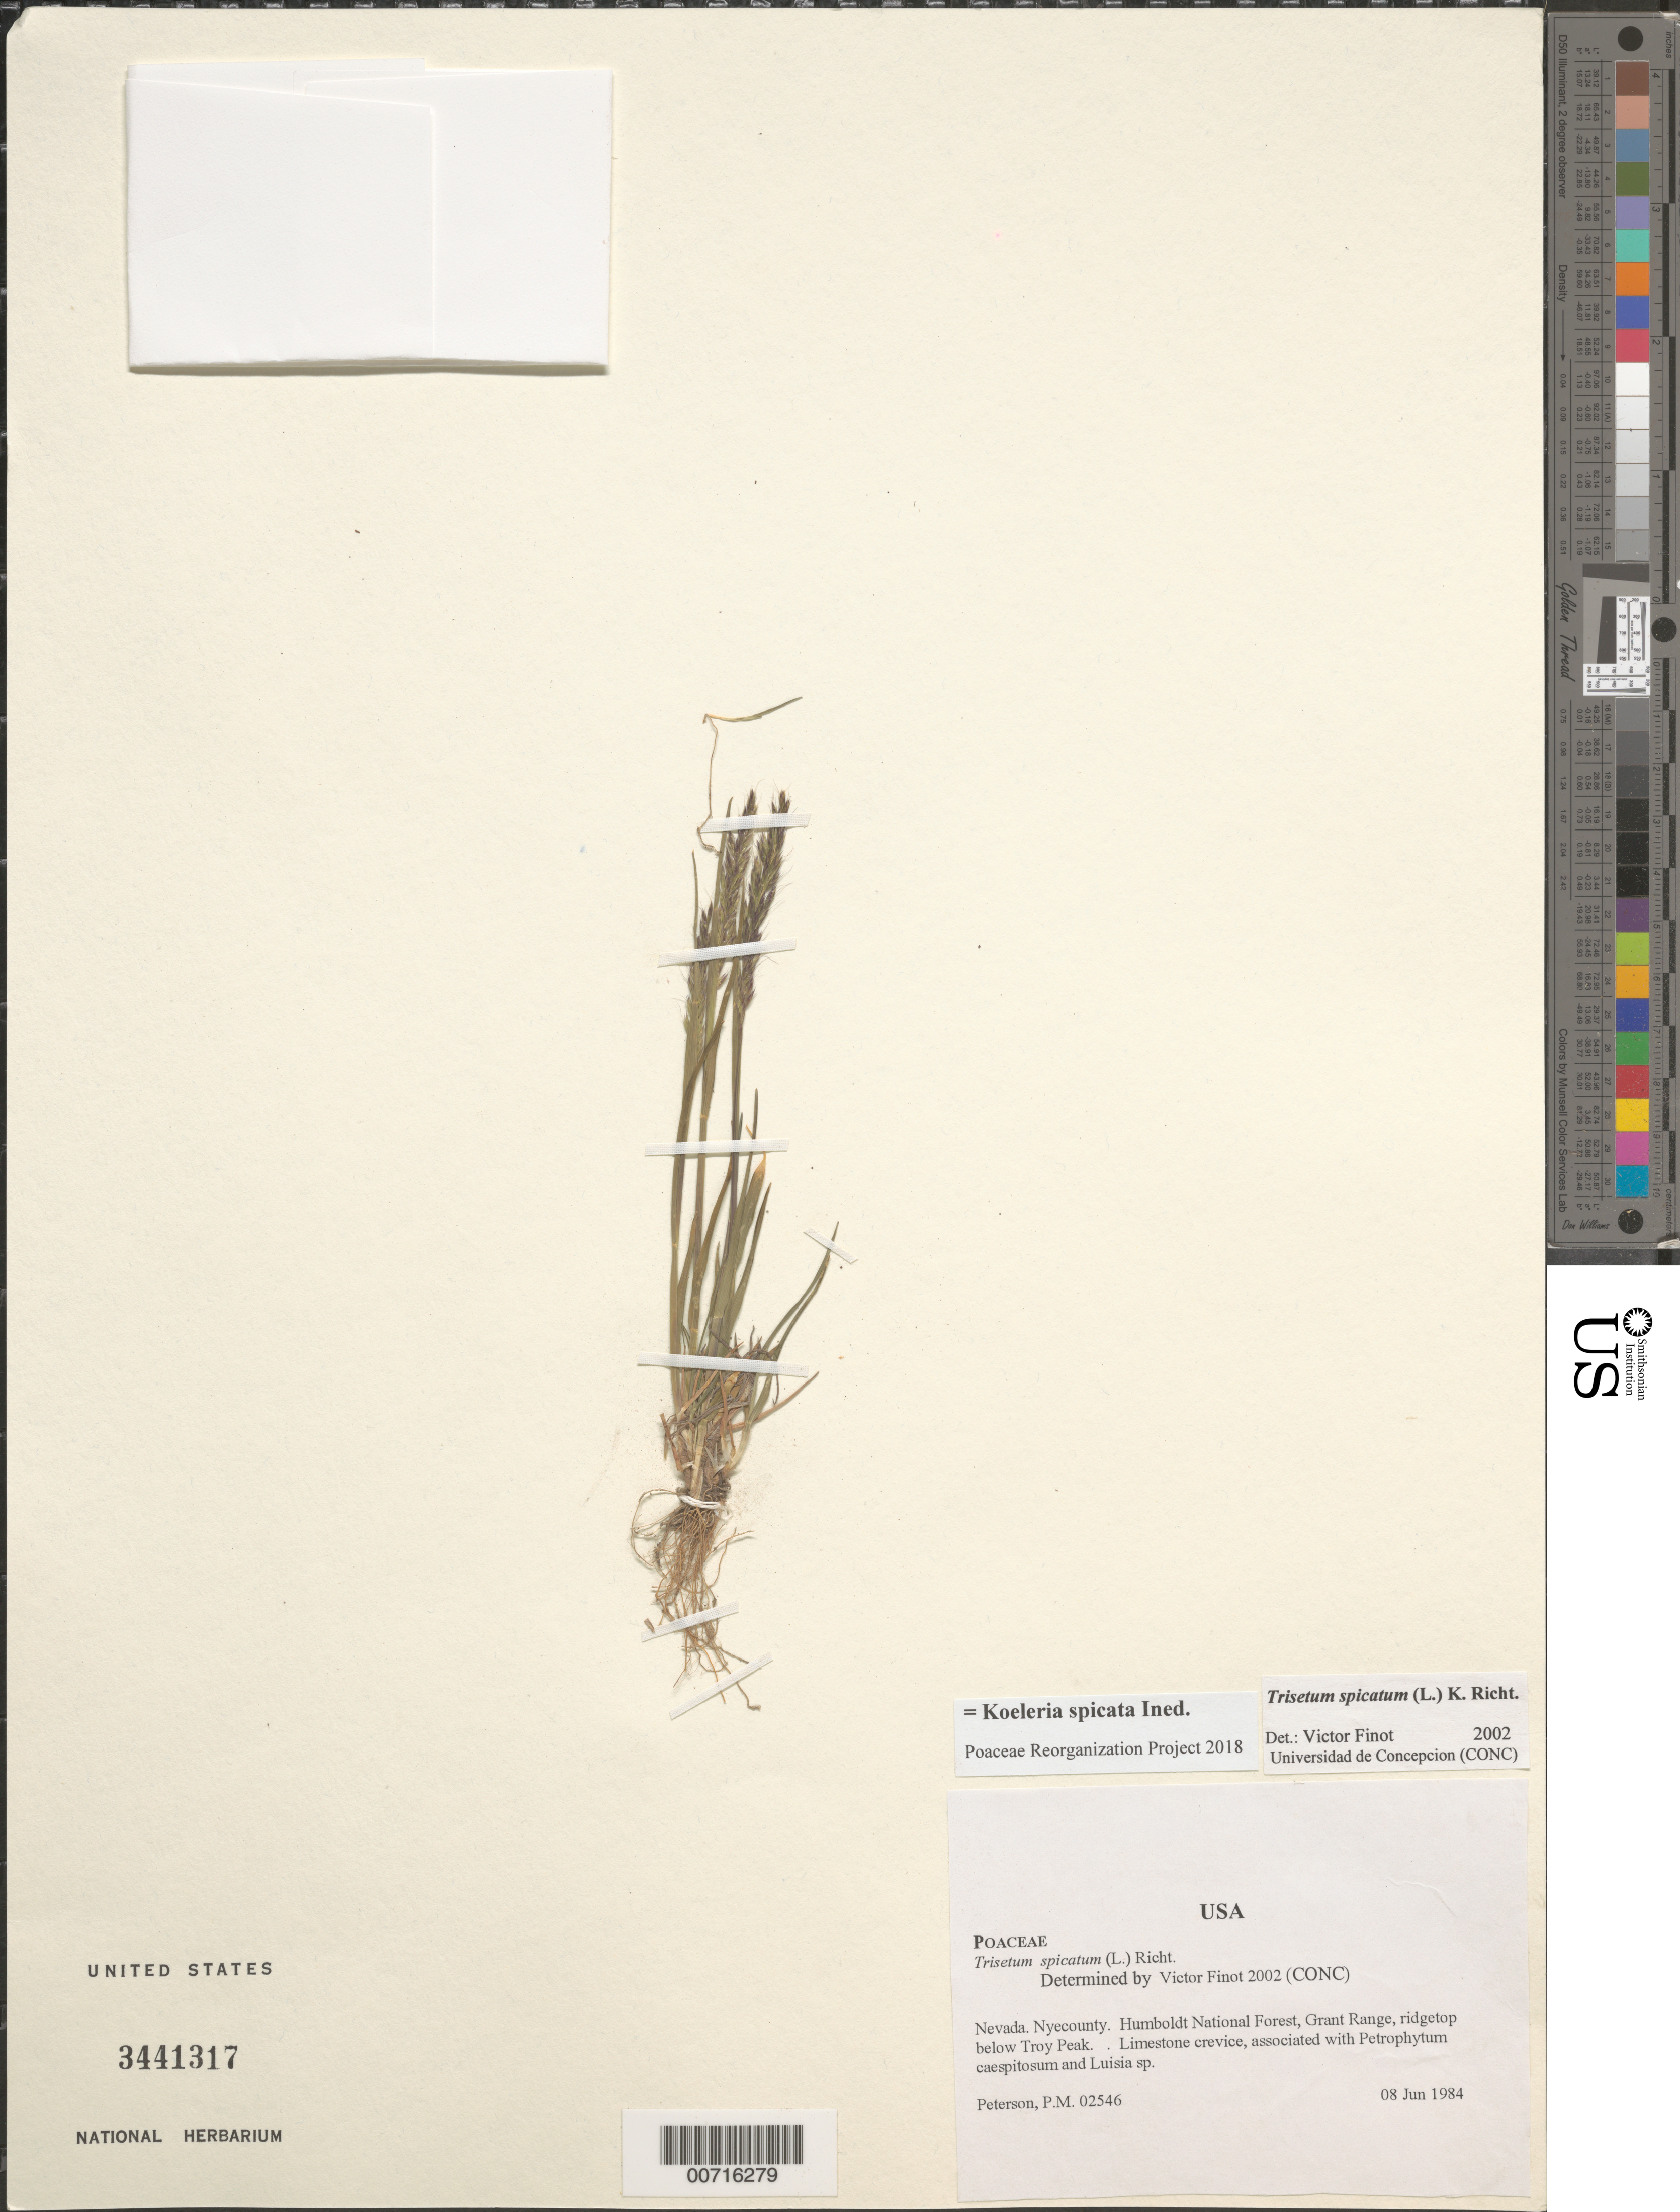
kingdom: Plantae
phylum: Tracheophyta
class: Liliopsida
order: Poales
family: Poaceae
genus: Koeleria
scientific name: Koeleria spicata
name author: (L.) Barberá et al.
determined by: Poaceae Reorganization Project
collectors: P. M. Peterson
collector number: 02546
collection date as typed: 08 Jun 1984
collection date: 1984-06-08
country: United States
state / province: Nevada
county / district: Nye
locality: Humboldt National Forest, Grant Range, ridgetop below Troy Peak.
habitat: Limestone crevice, associated with Petrophytum caespitosum and Luisia sp.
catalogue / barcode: US 3441317